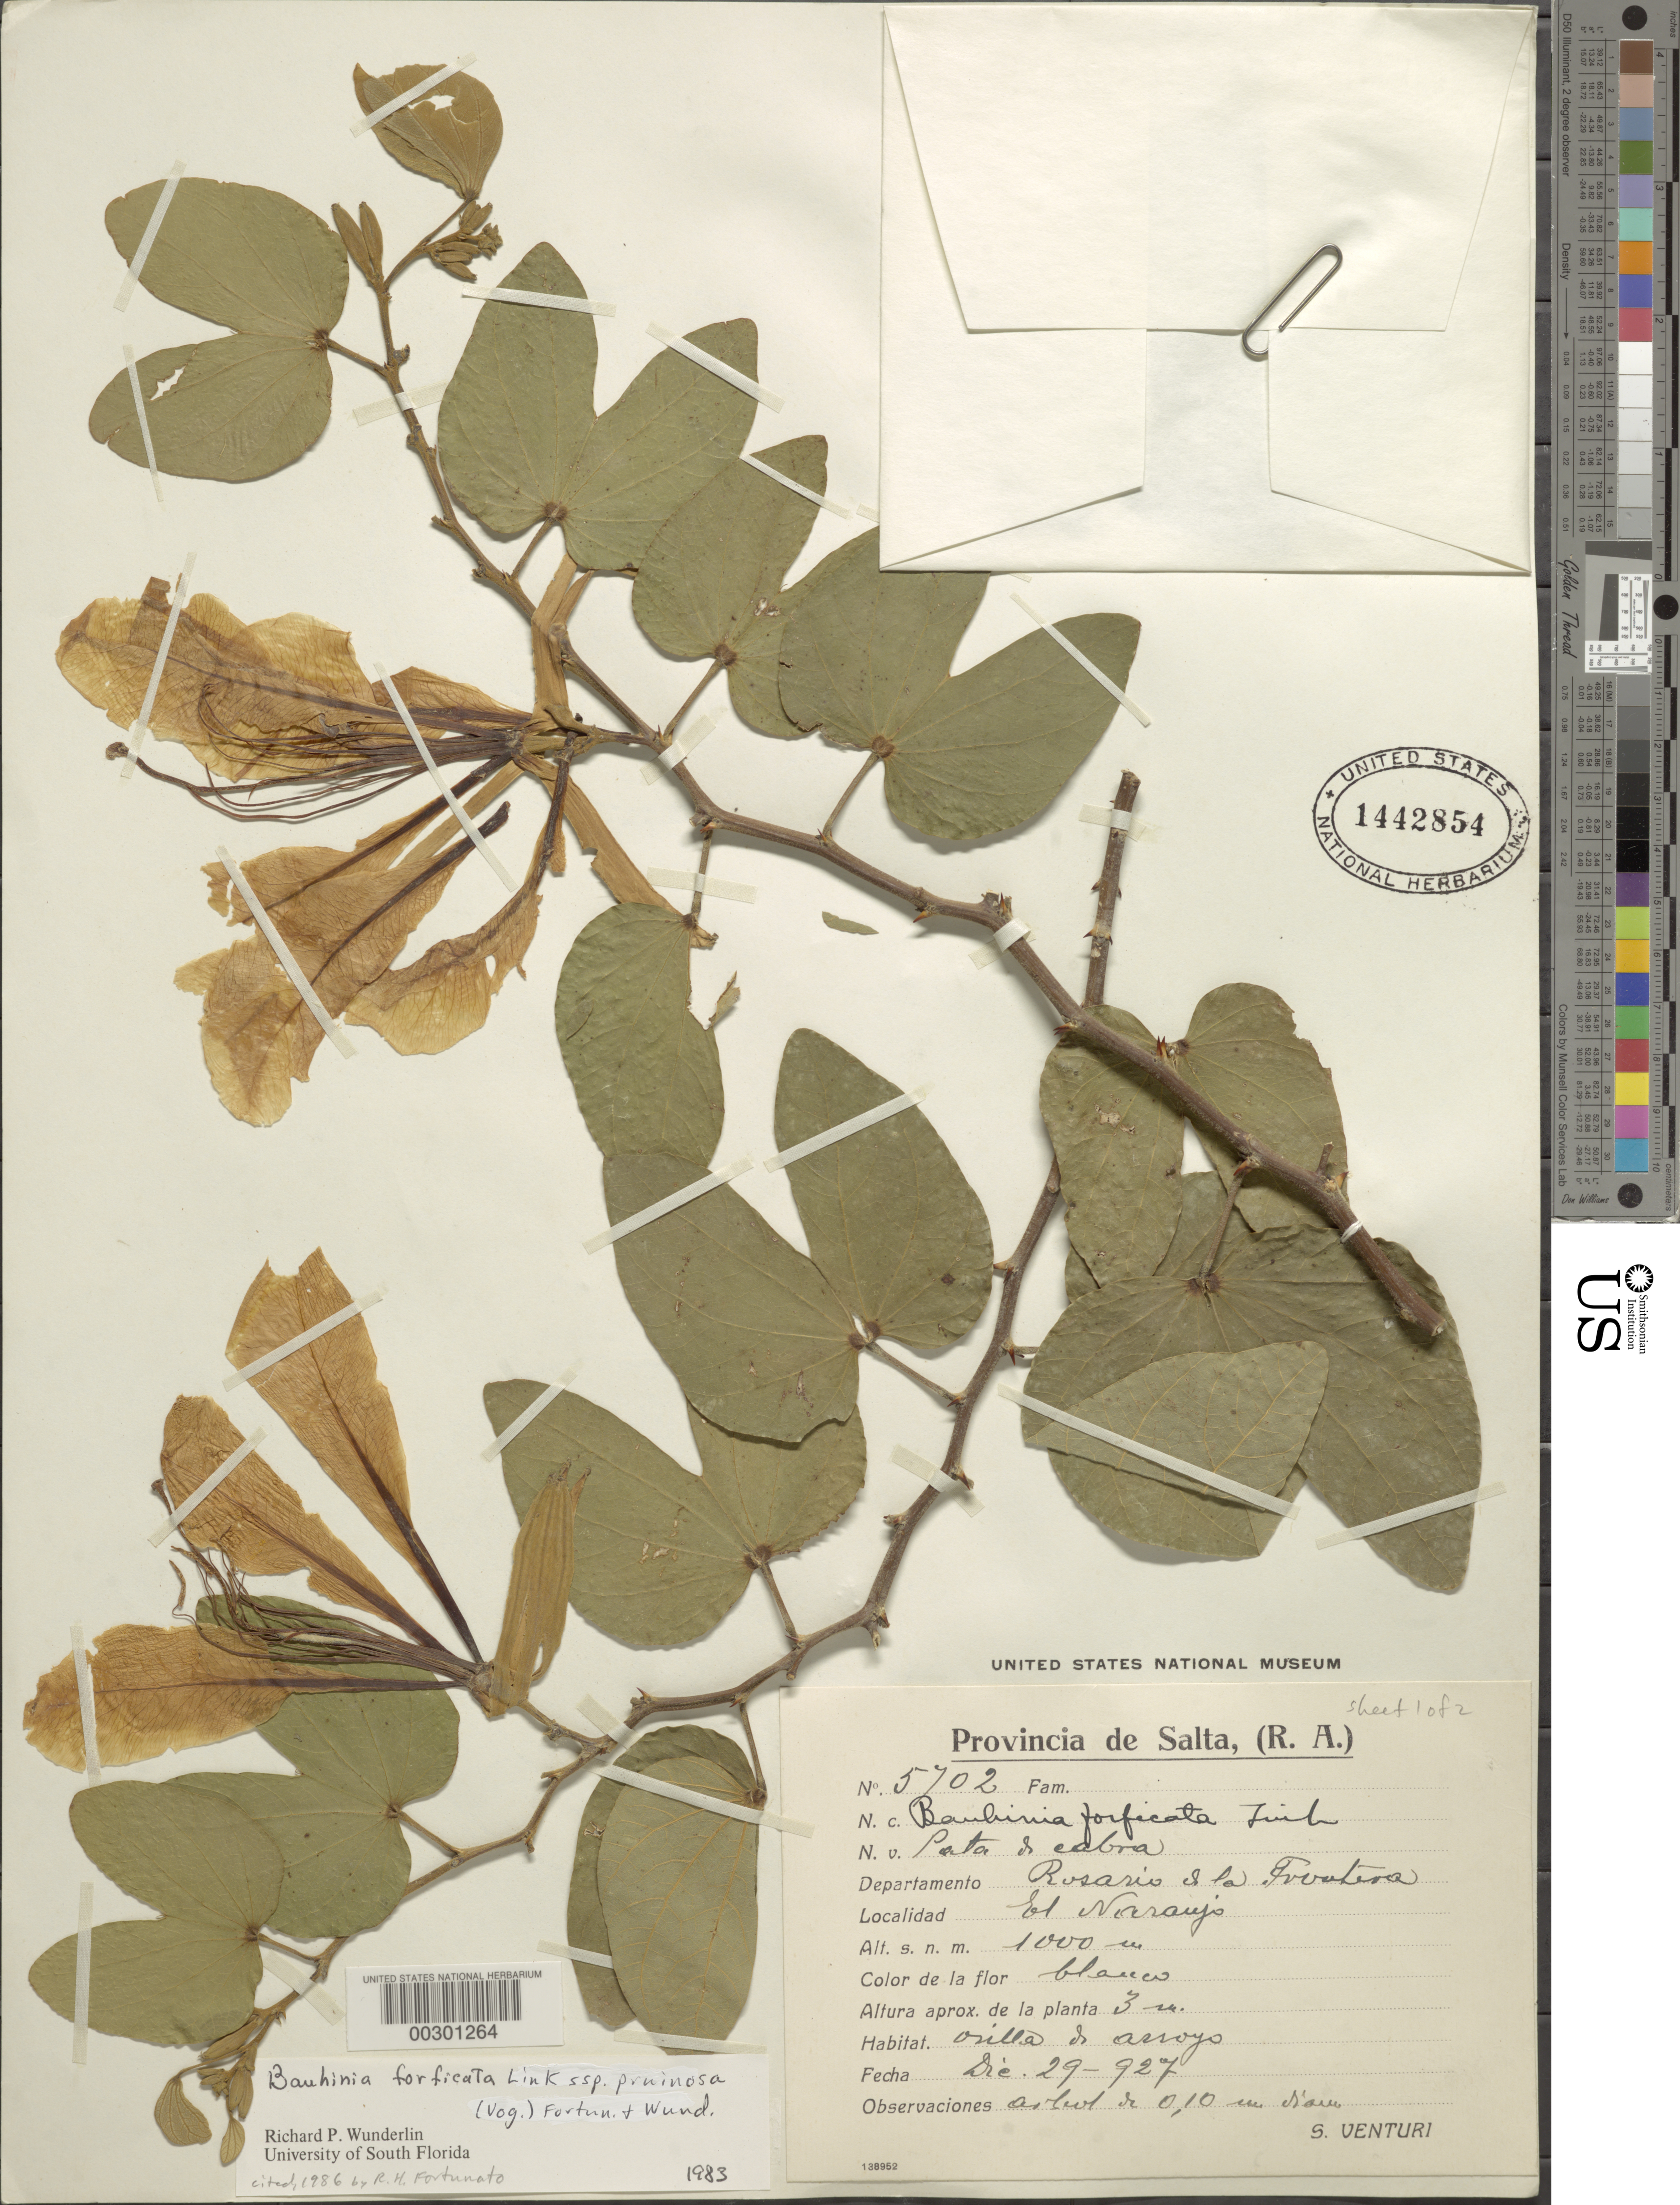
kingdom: Plantae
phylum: Tracheophyta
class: Magnoliopsida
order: Fabales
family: Fabaceae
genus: Bauhinia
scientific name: Bauhinia forficata subsp. pruinosa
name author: (Vogel) Fortunato & Wunderlin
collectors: S. Venturi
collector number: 5702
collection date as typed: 29 Dec 1927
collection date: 1927-12-29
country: Argentina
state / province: Salta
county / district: Rosario de La Frontera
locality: El Noraujo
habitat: Edge of arroyo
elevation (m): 1000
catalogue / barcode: US 1442854